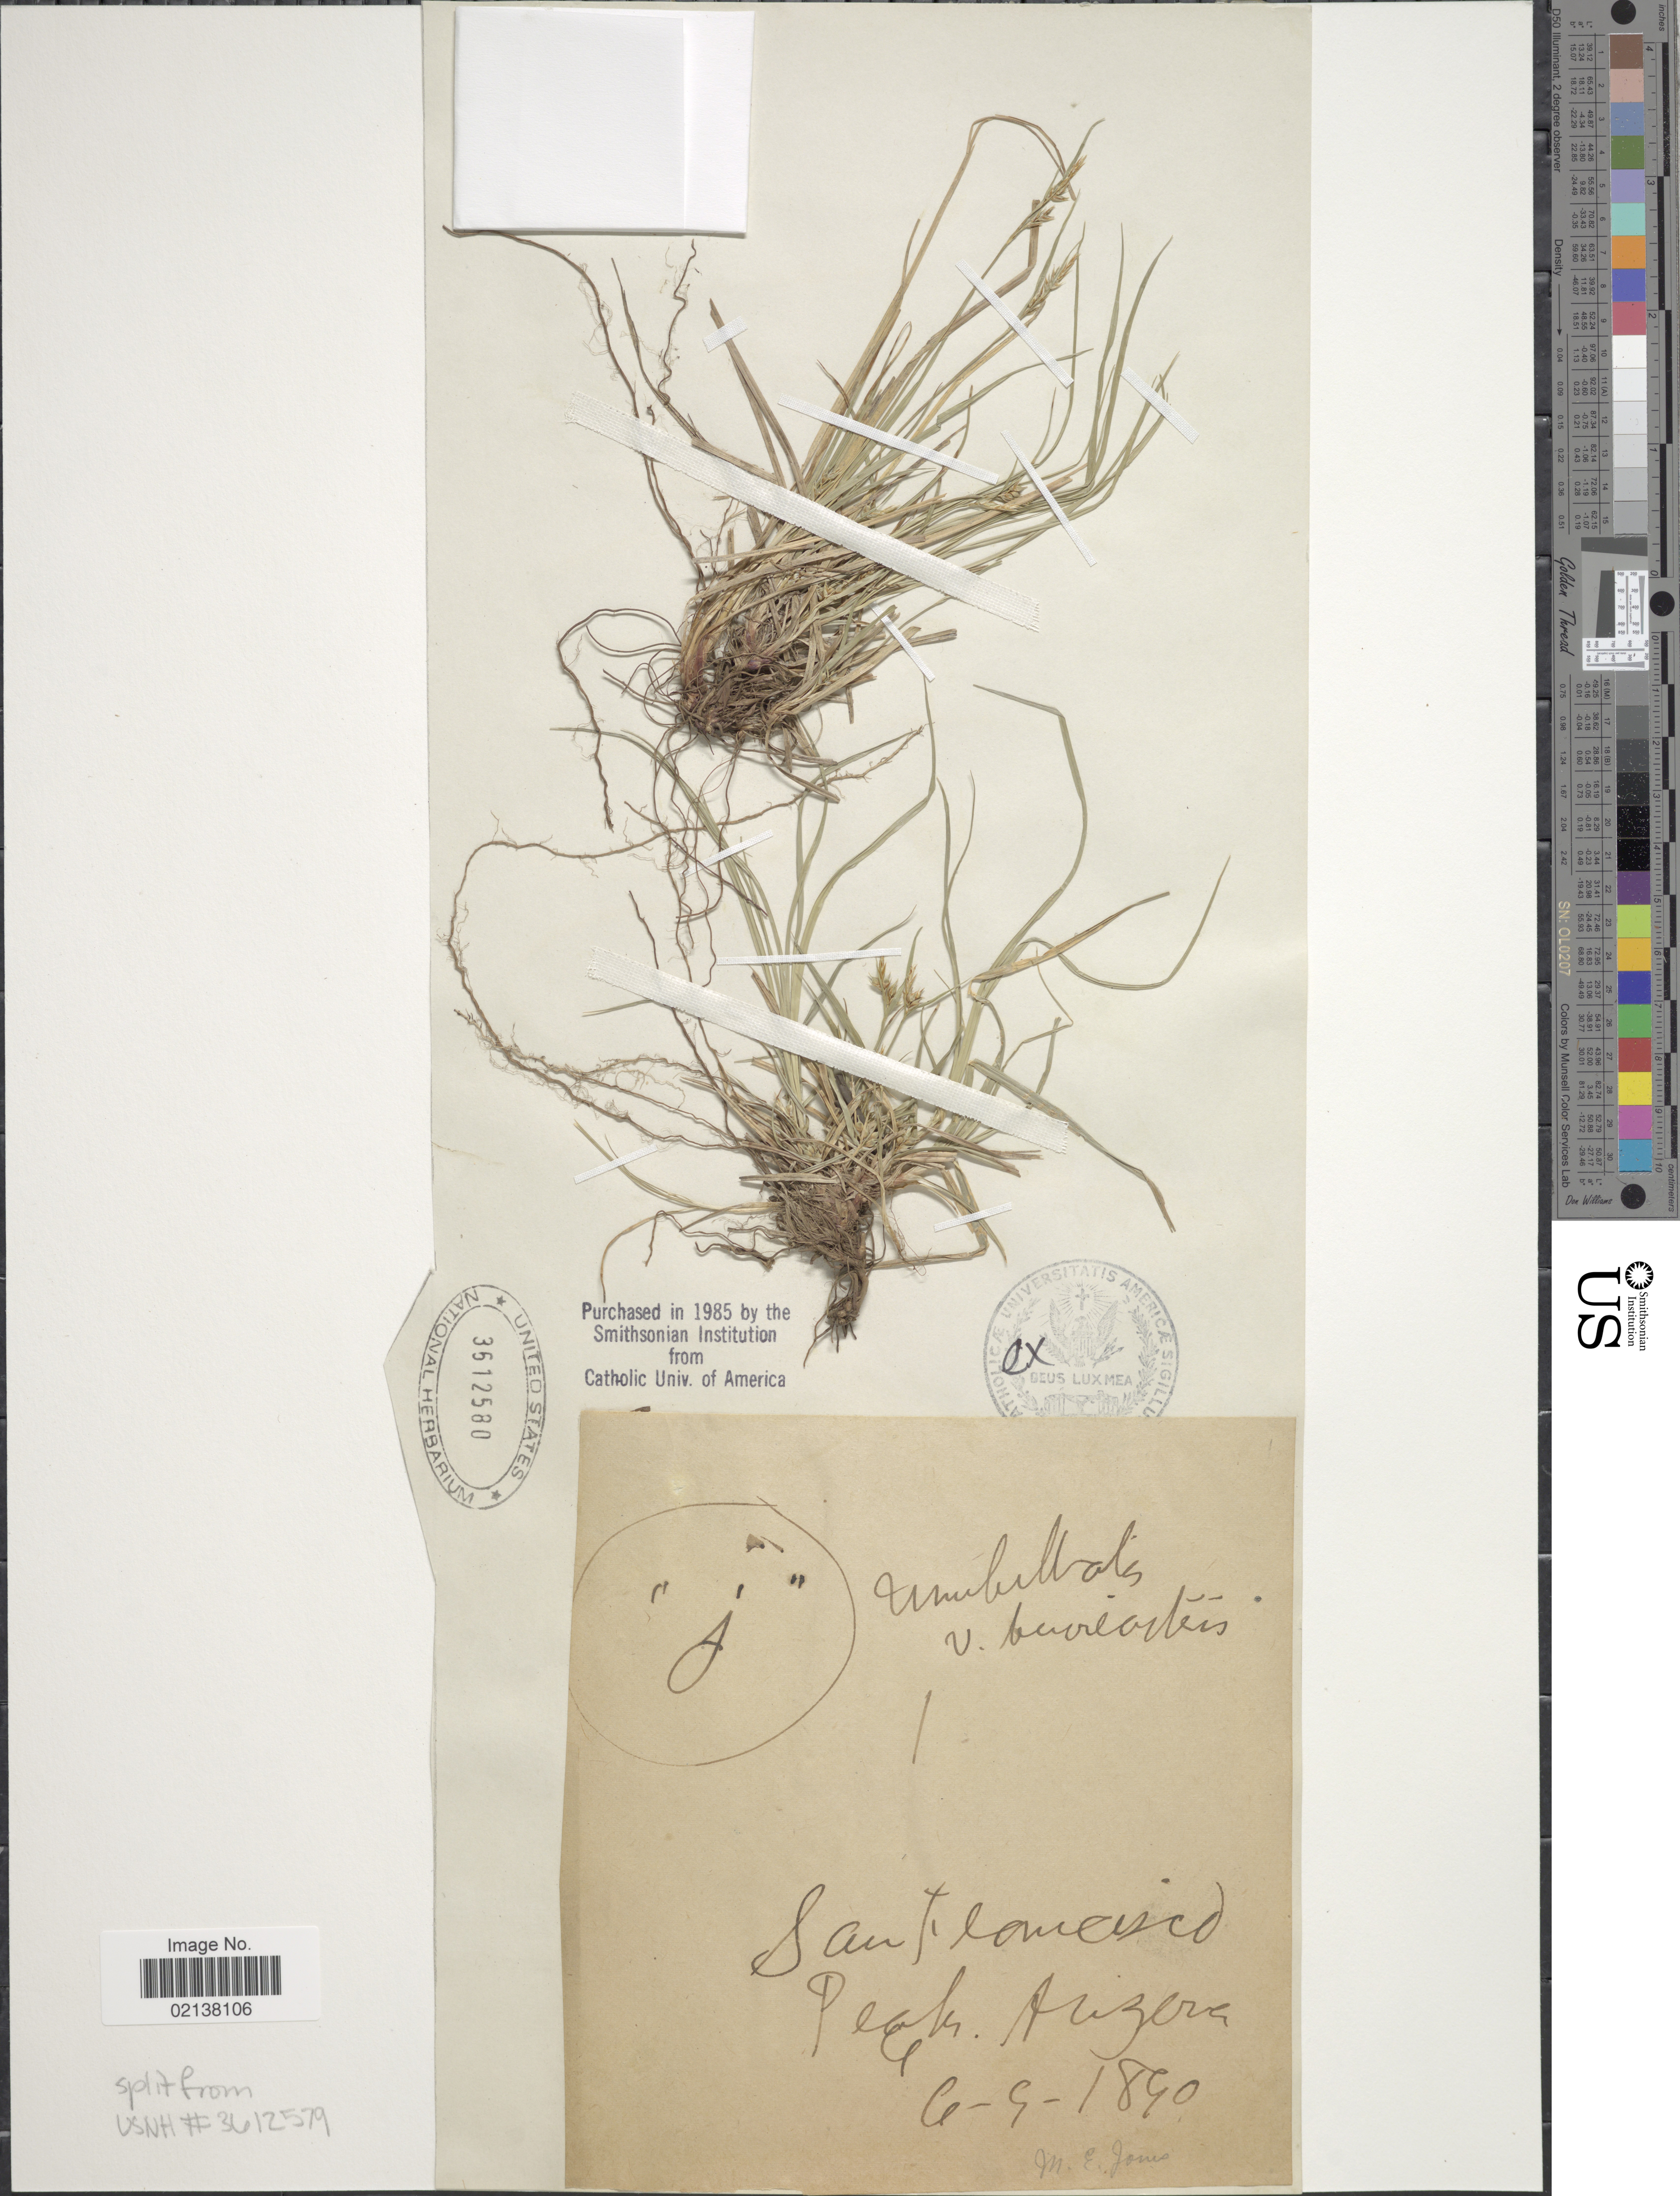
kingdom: Plantae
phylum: Tracheophyta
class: Liliopsida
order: Poales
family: Cyperaceae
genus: Carex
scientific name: Carex umbellata var. brevirostris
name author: Boott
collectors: M. E. Jones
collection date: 1890-06-09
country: United States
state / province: Arizona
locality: San Francisco Peak Arizona.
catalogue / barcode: US 3612580